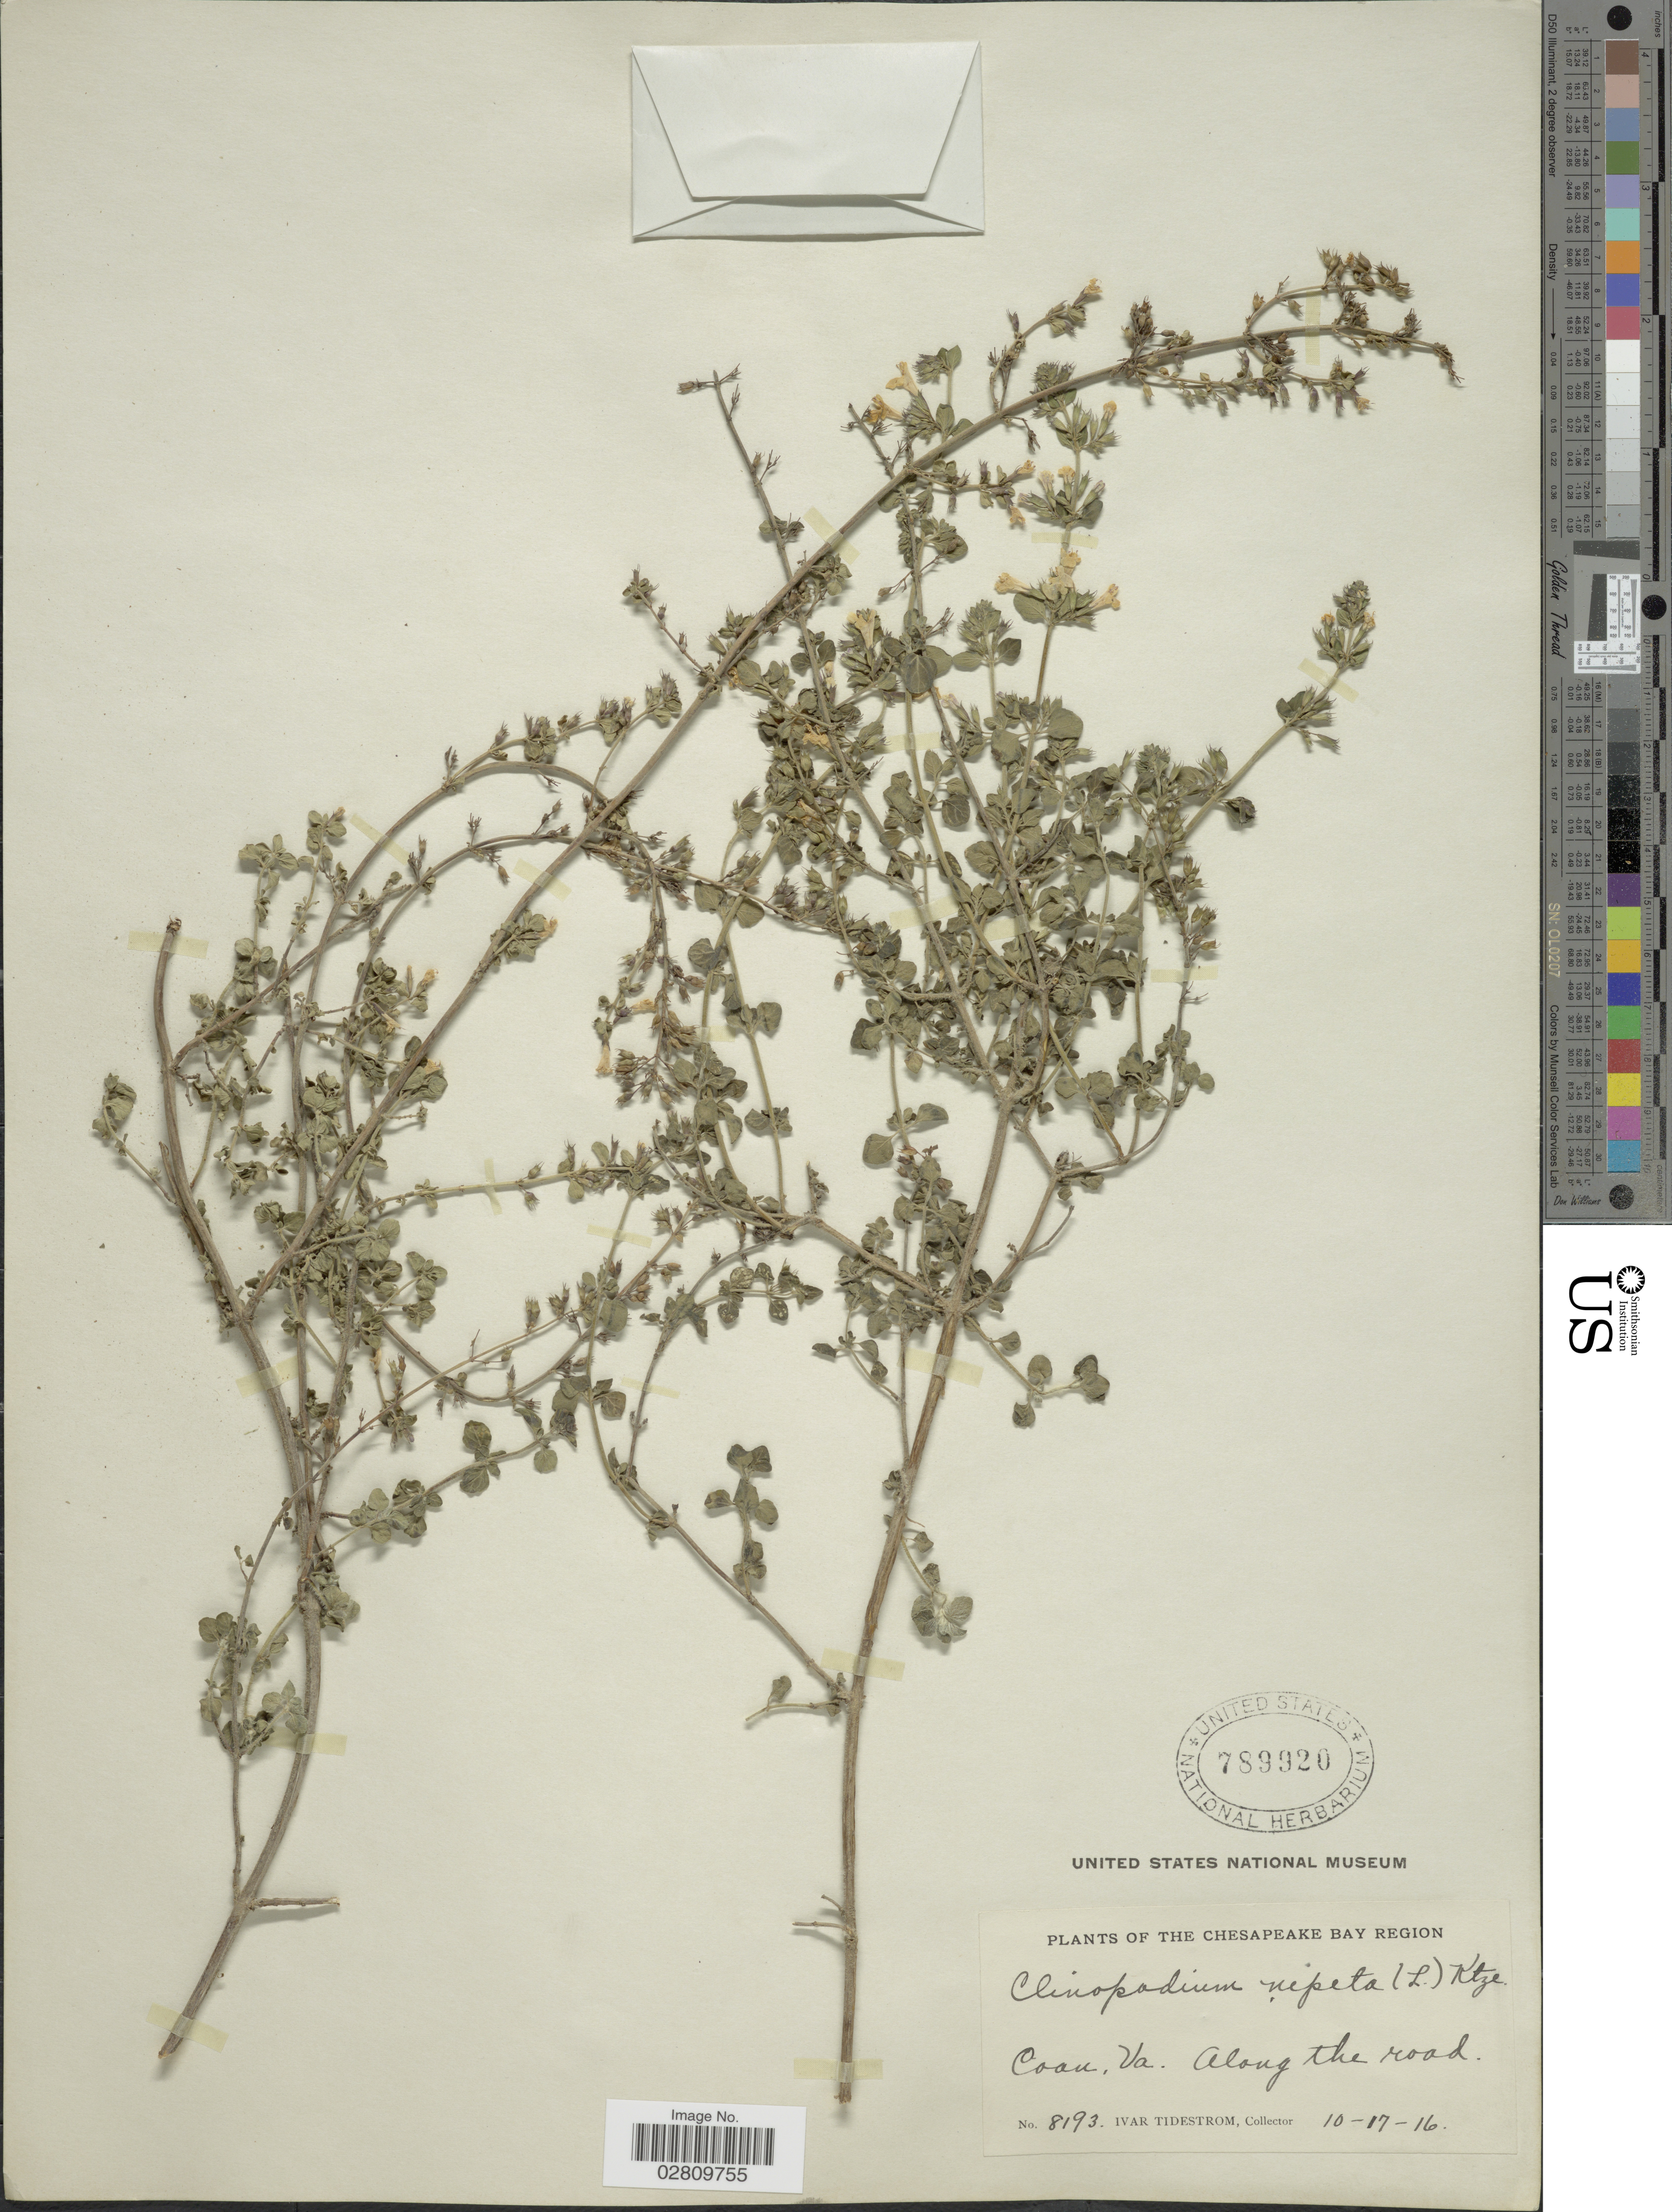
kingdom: Plantae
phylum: Tracheophyta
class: Magnoliopsida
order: Lamiales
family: Lamiaceae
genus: Clinopodium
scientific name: Clinopodium nepeta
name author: (L.) Kuntze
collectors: I. F. Tidestrom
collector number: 8193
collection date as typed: Transcribed d/m/y: 17/10/16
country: United States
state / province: Virginia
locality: The Chesapeake Bay Region. Coan, Va, Along the road.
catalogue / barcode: US 789920